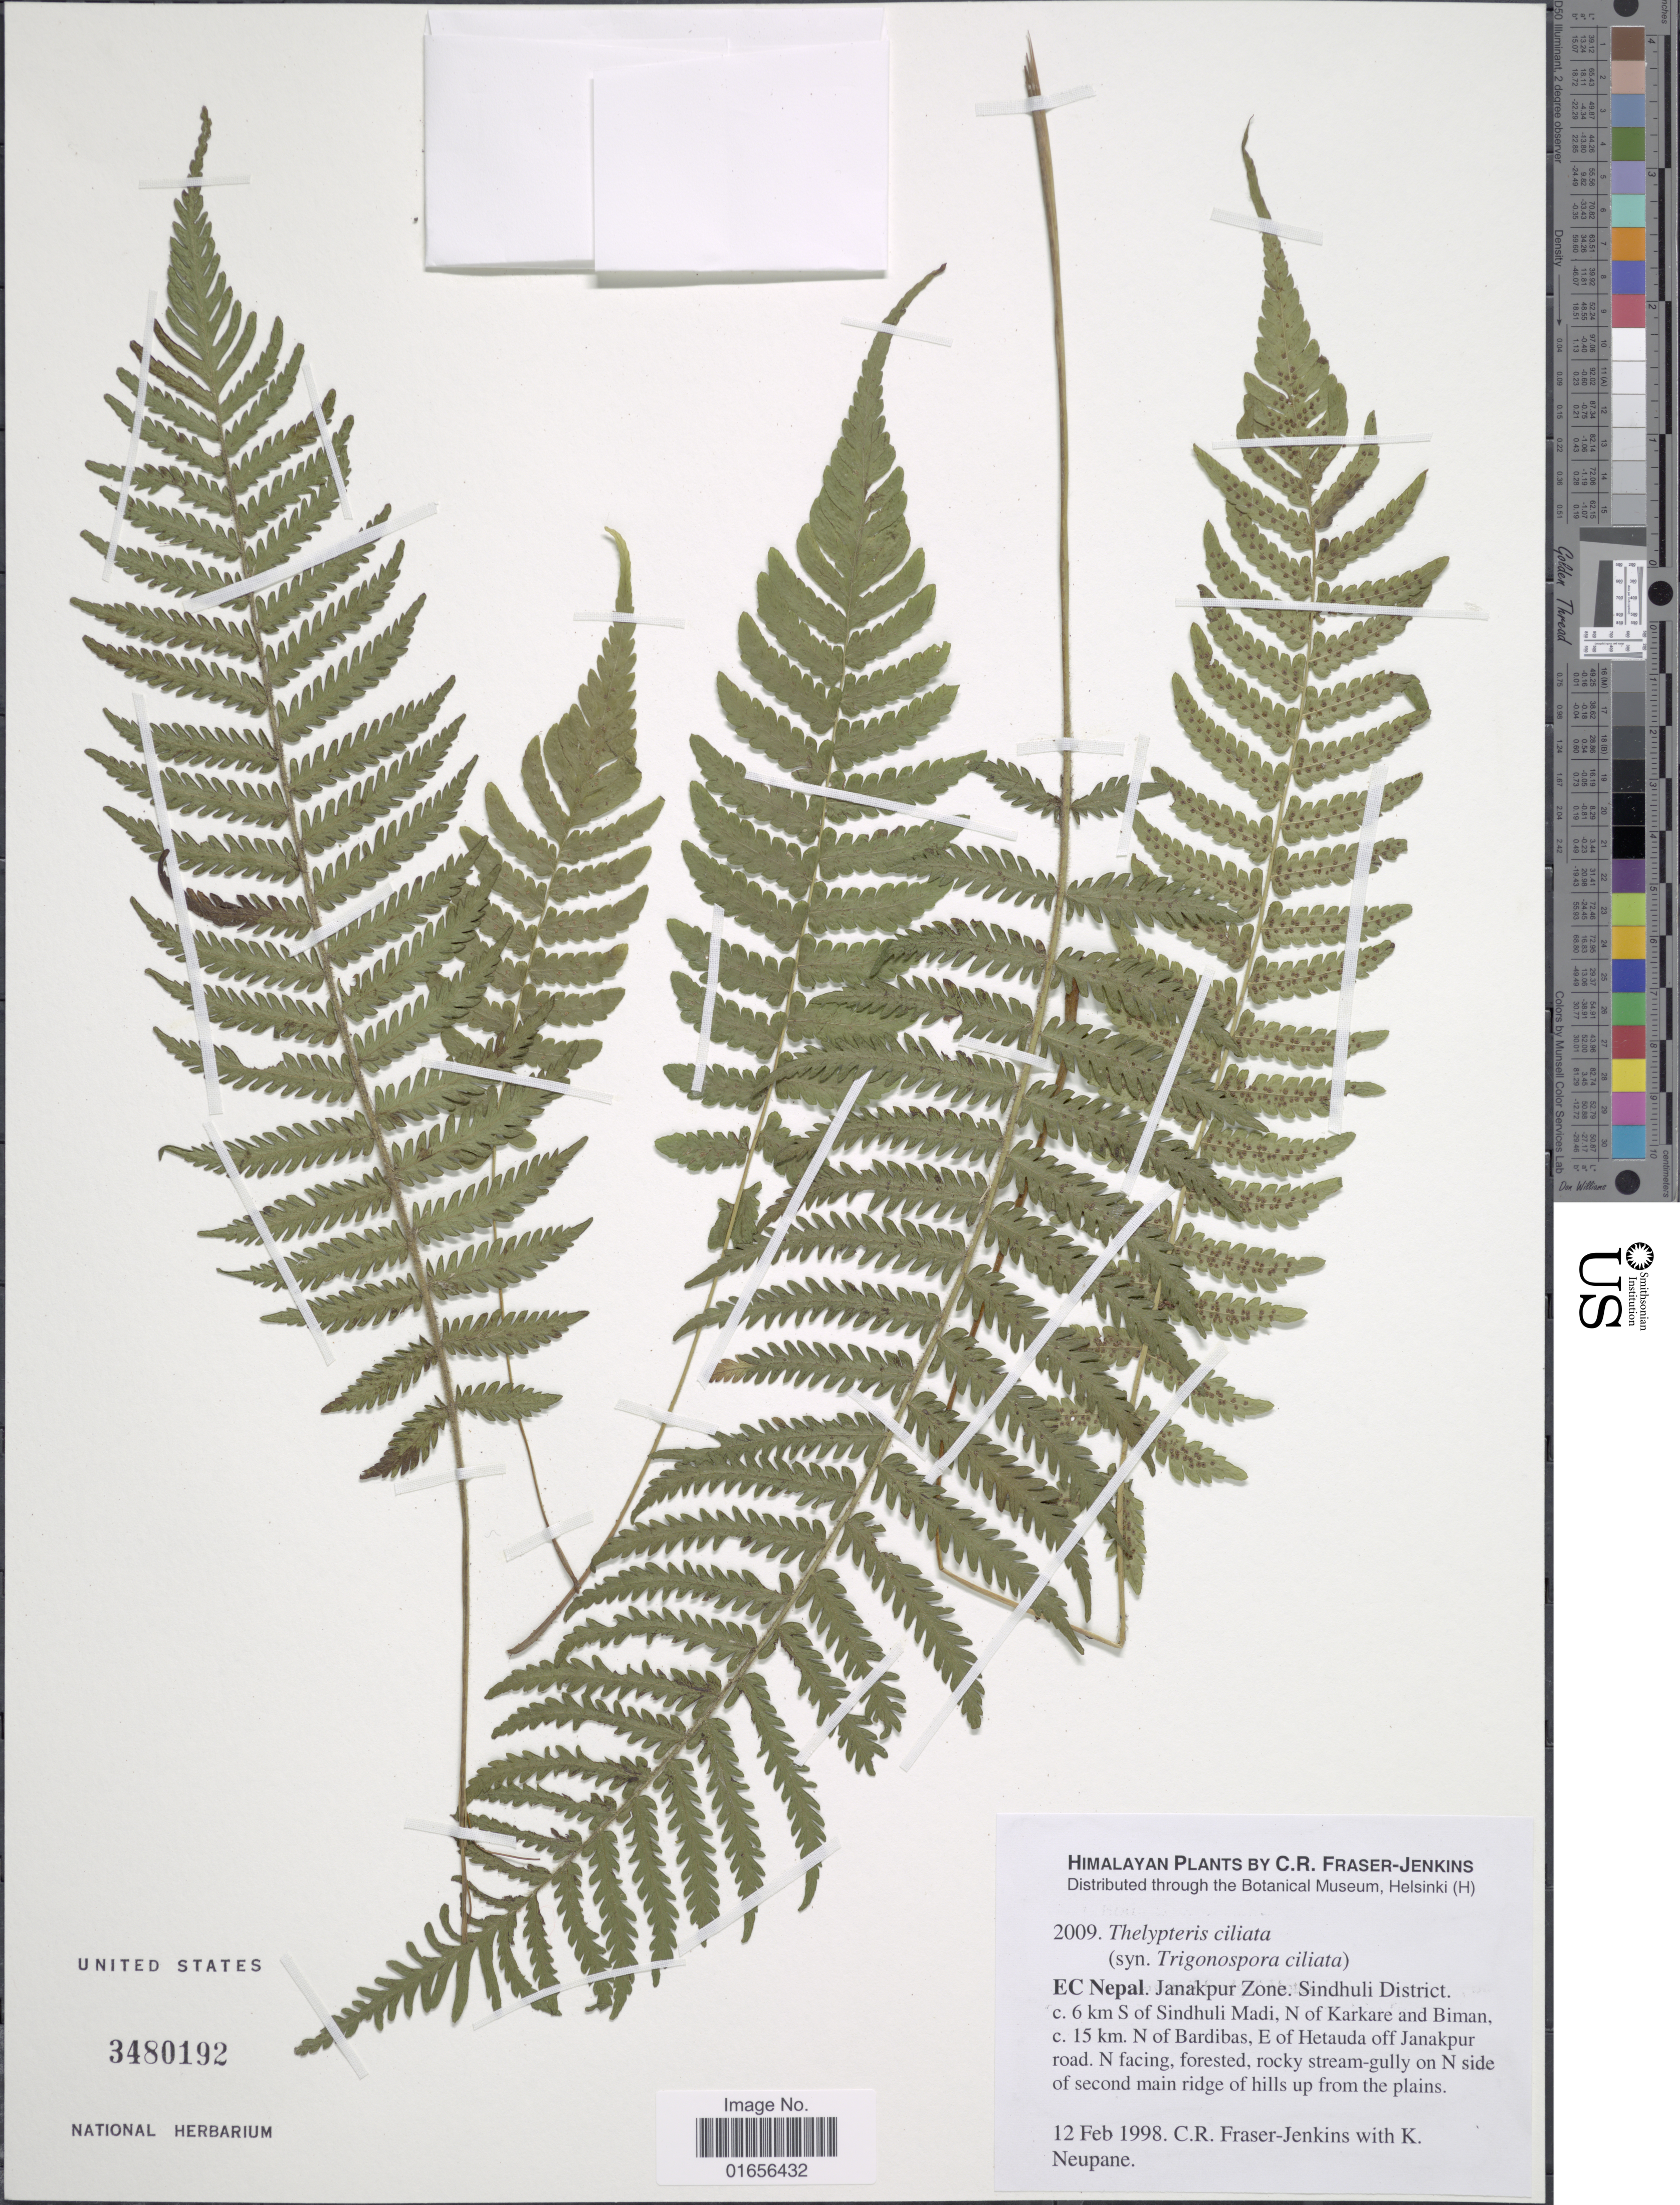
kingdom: Plantae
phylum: Tracheophyta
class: Polypodiopsida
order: Polypodiales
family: Thelypteridaceae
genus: Trigonospora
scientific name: Trigonospora ciliata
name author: (Benth.) Holttum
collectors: C. R. Fraser-Jenkins & K. Neupane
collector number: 2009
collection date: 1998-02-12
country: Nepal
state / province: Janakpur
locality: Himalaya. EC Nepal, Janakpur Zone. Sindhuli District c. 6 km S of Sindhuli Madi, N. of Karkare and Biman, c. 15 km. N. of Nardibas, E of Hetauda off Janakpur road. N. facing, forested, rocky stream-gully on N side of second main ridge of hills up from the plains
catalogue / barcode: US 3480192